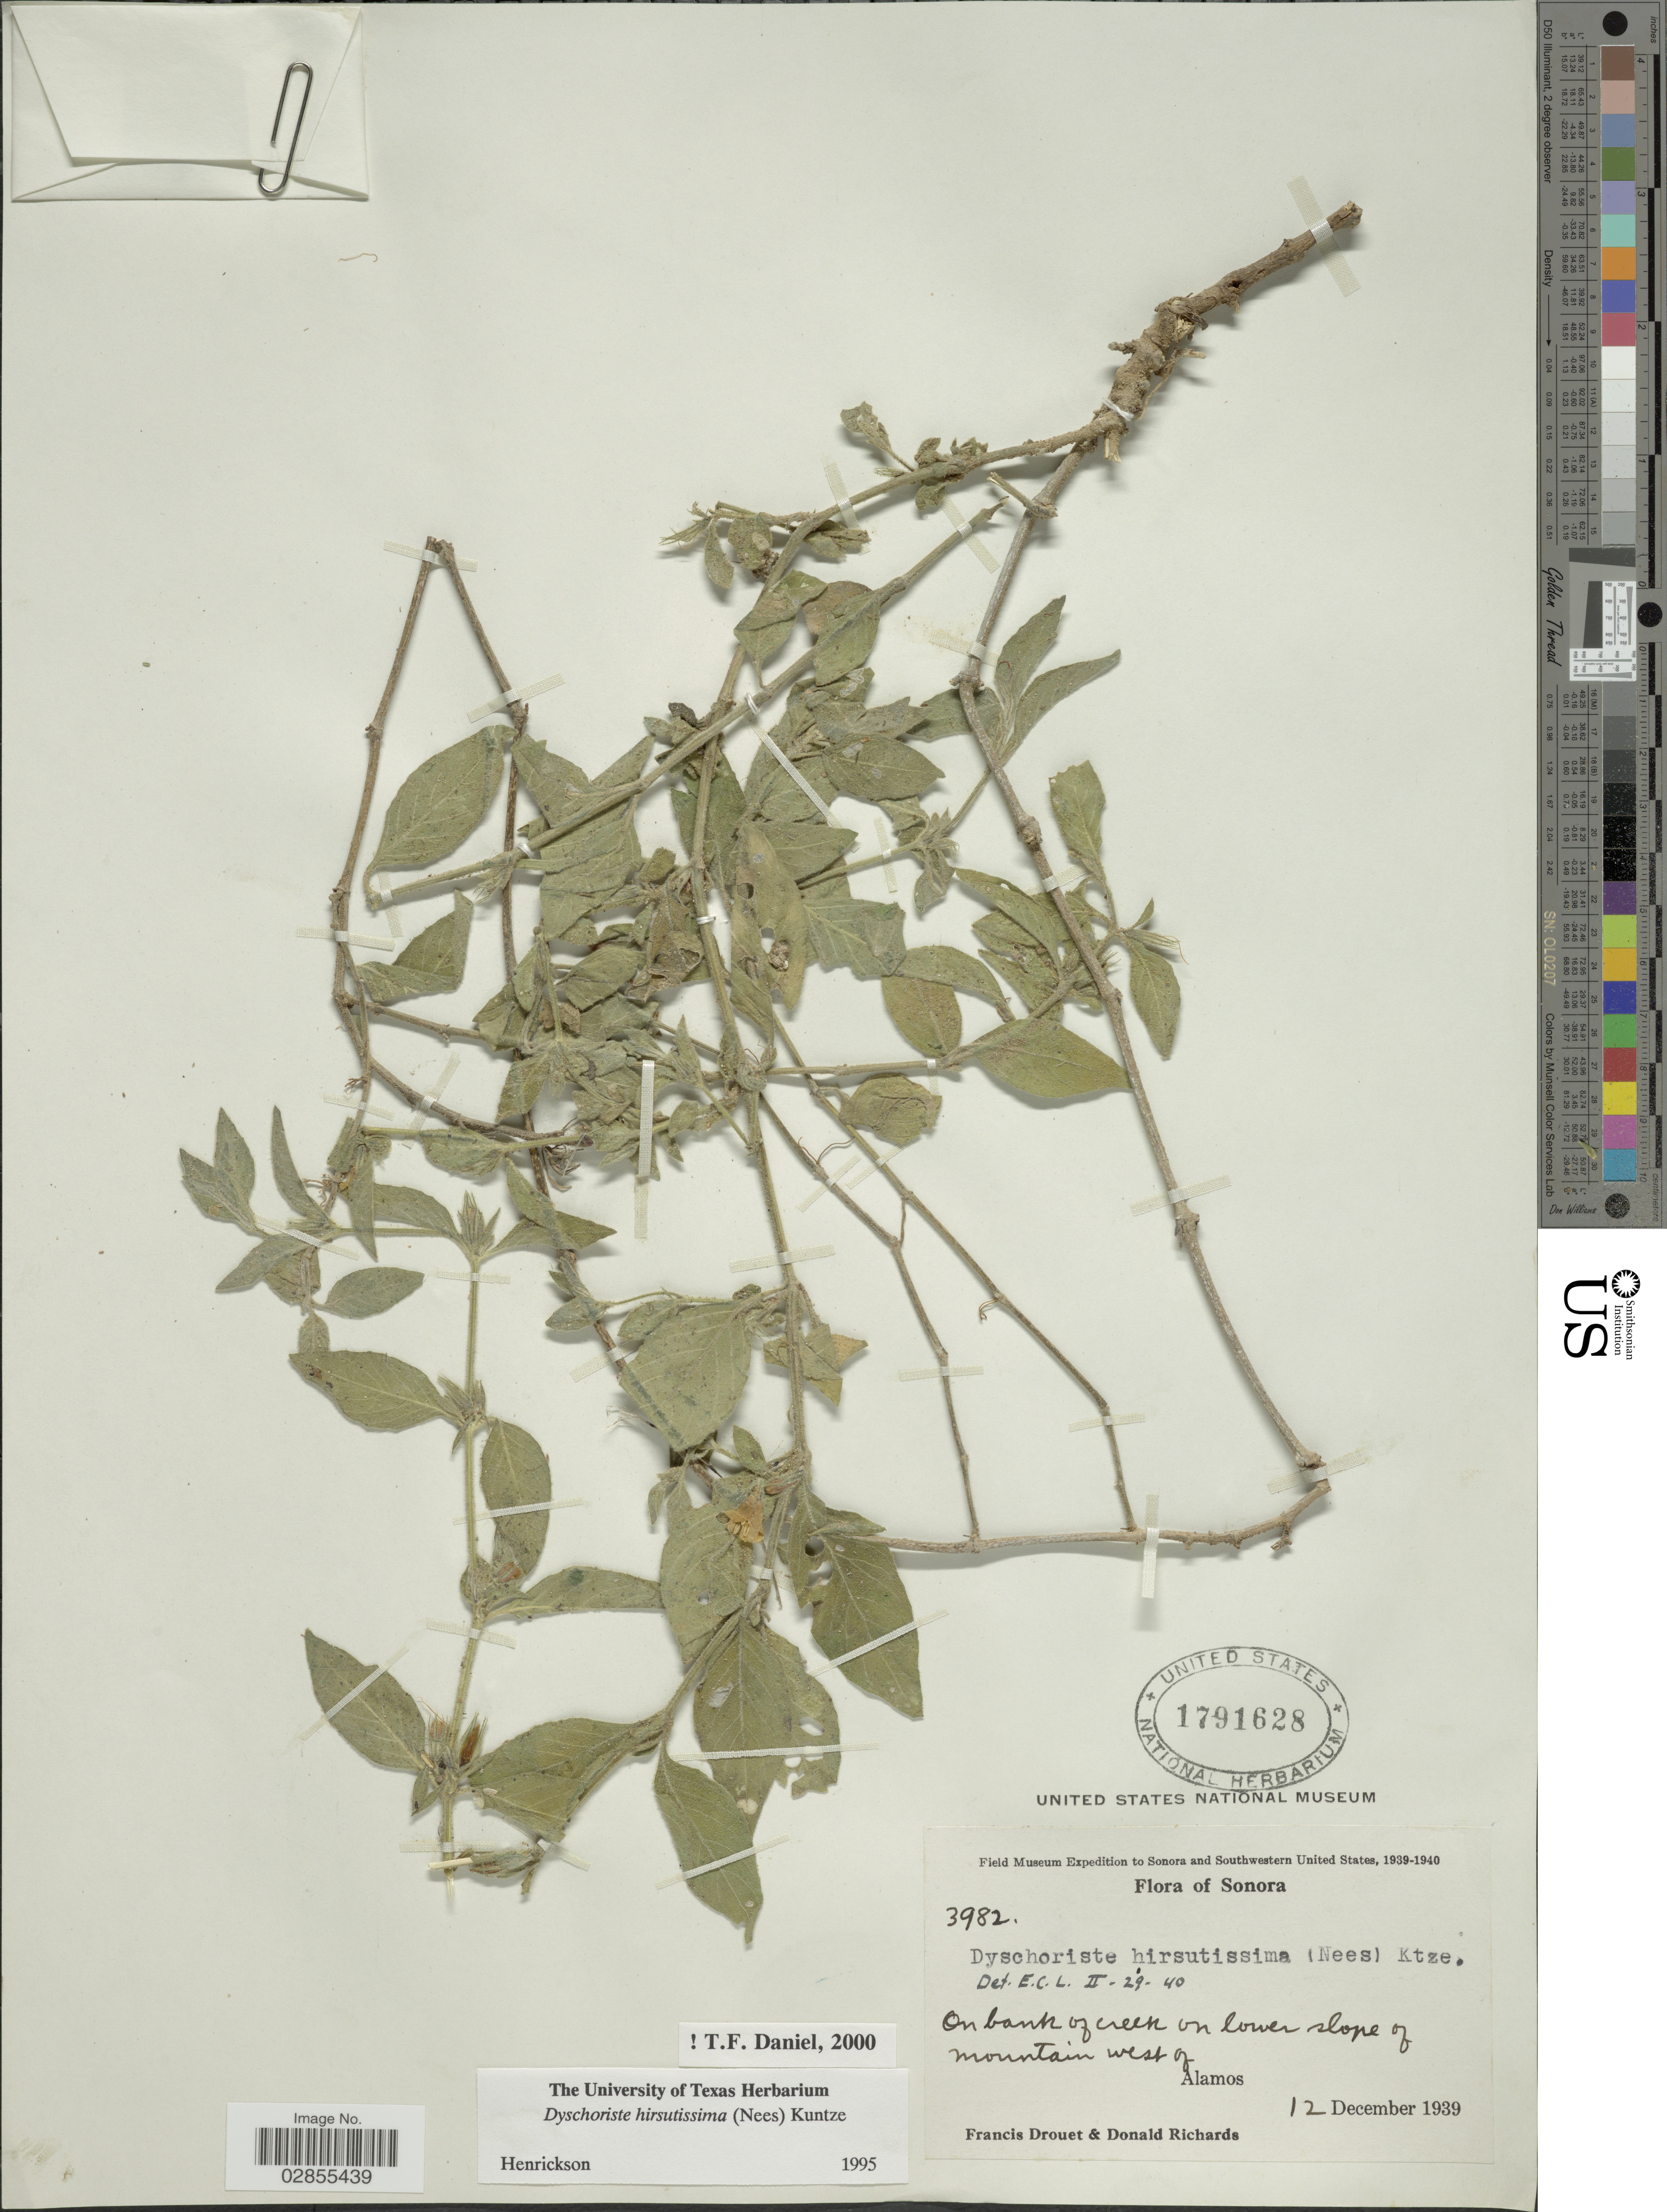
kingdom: Plantae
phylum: Tracheophyta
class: Magnoliopsida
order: Lamiales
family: Acanthaceae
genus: Dyschoriste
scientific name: Dyschoriste hirsutissima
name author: (Nees) Kuntze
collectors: F. E. Drouet & D. Richards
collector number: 3982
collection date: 1939-12-12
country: Mexico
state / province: Sonora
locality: On bank of creek on lower slope of mountain west of Alamos.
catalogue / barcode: US 1791628